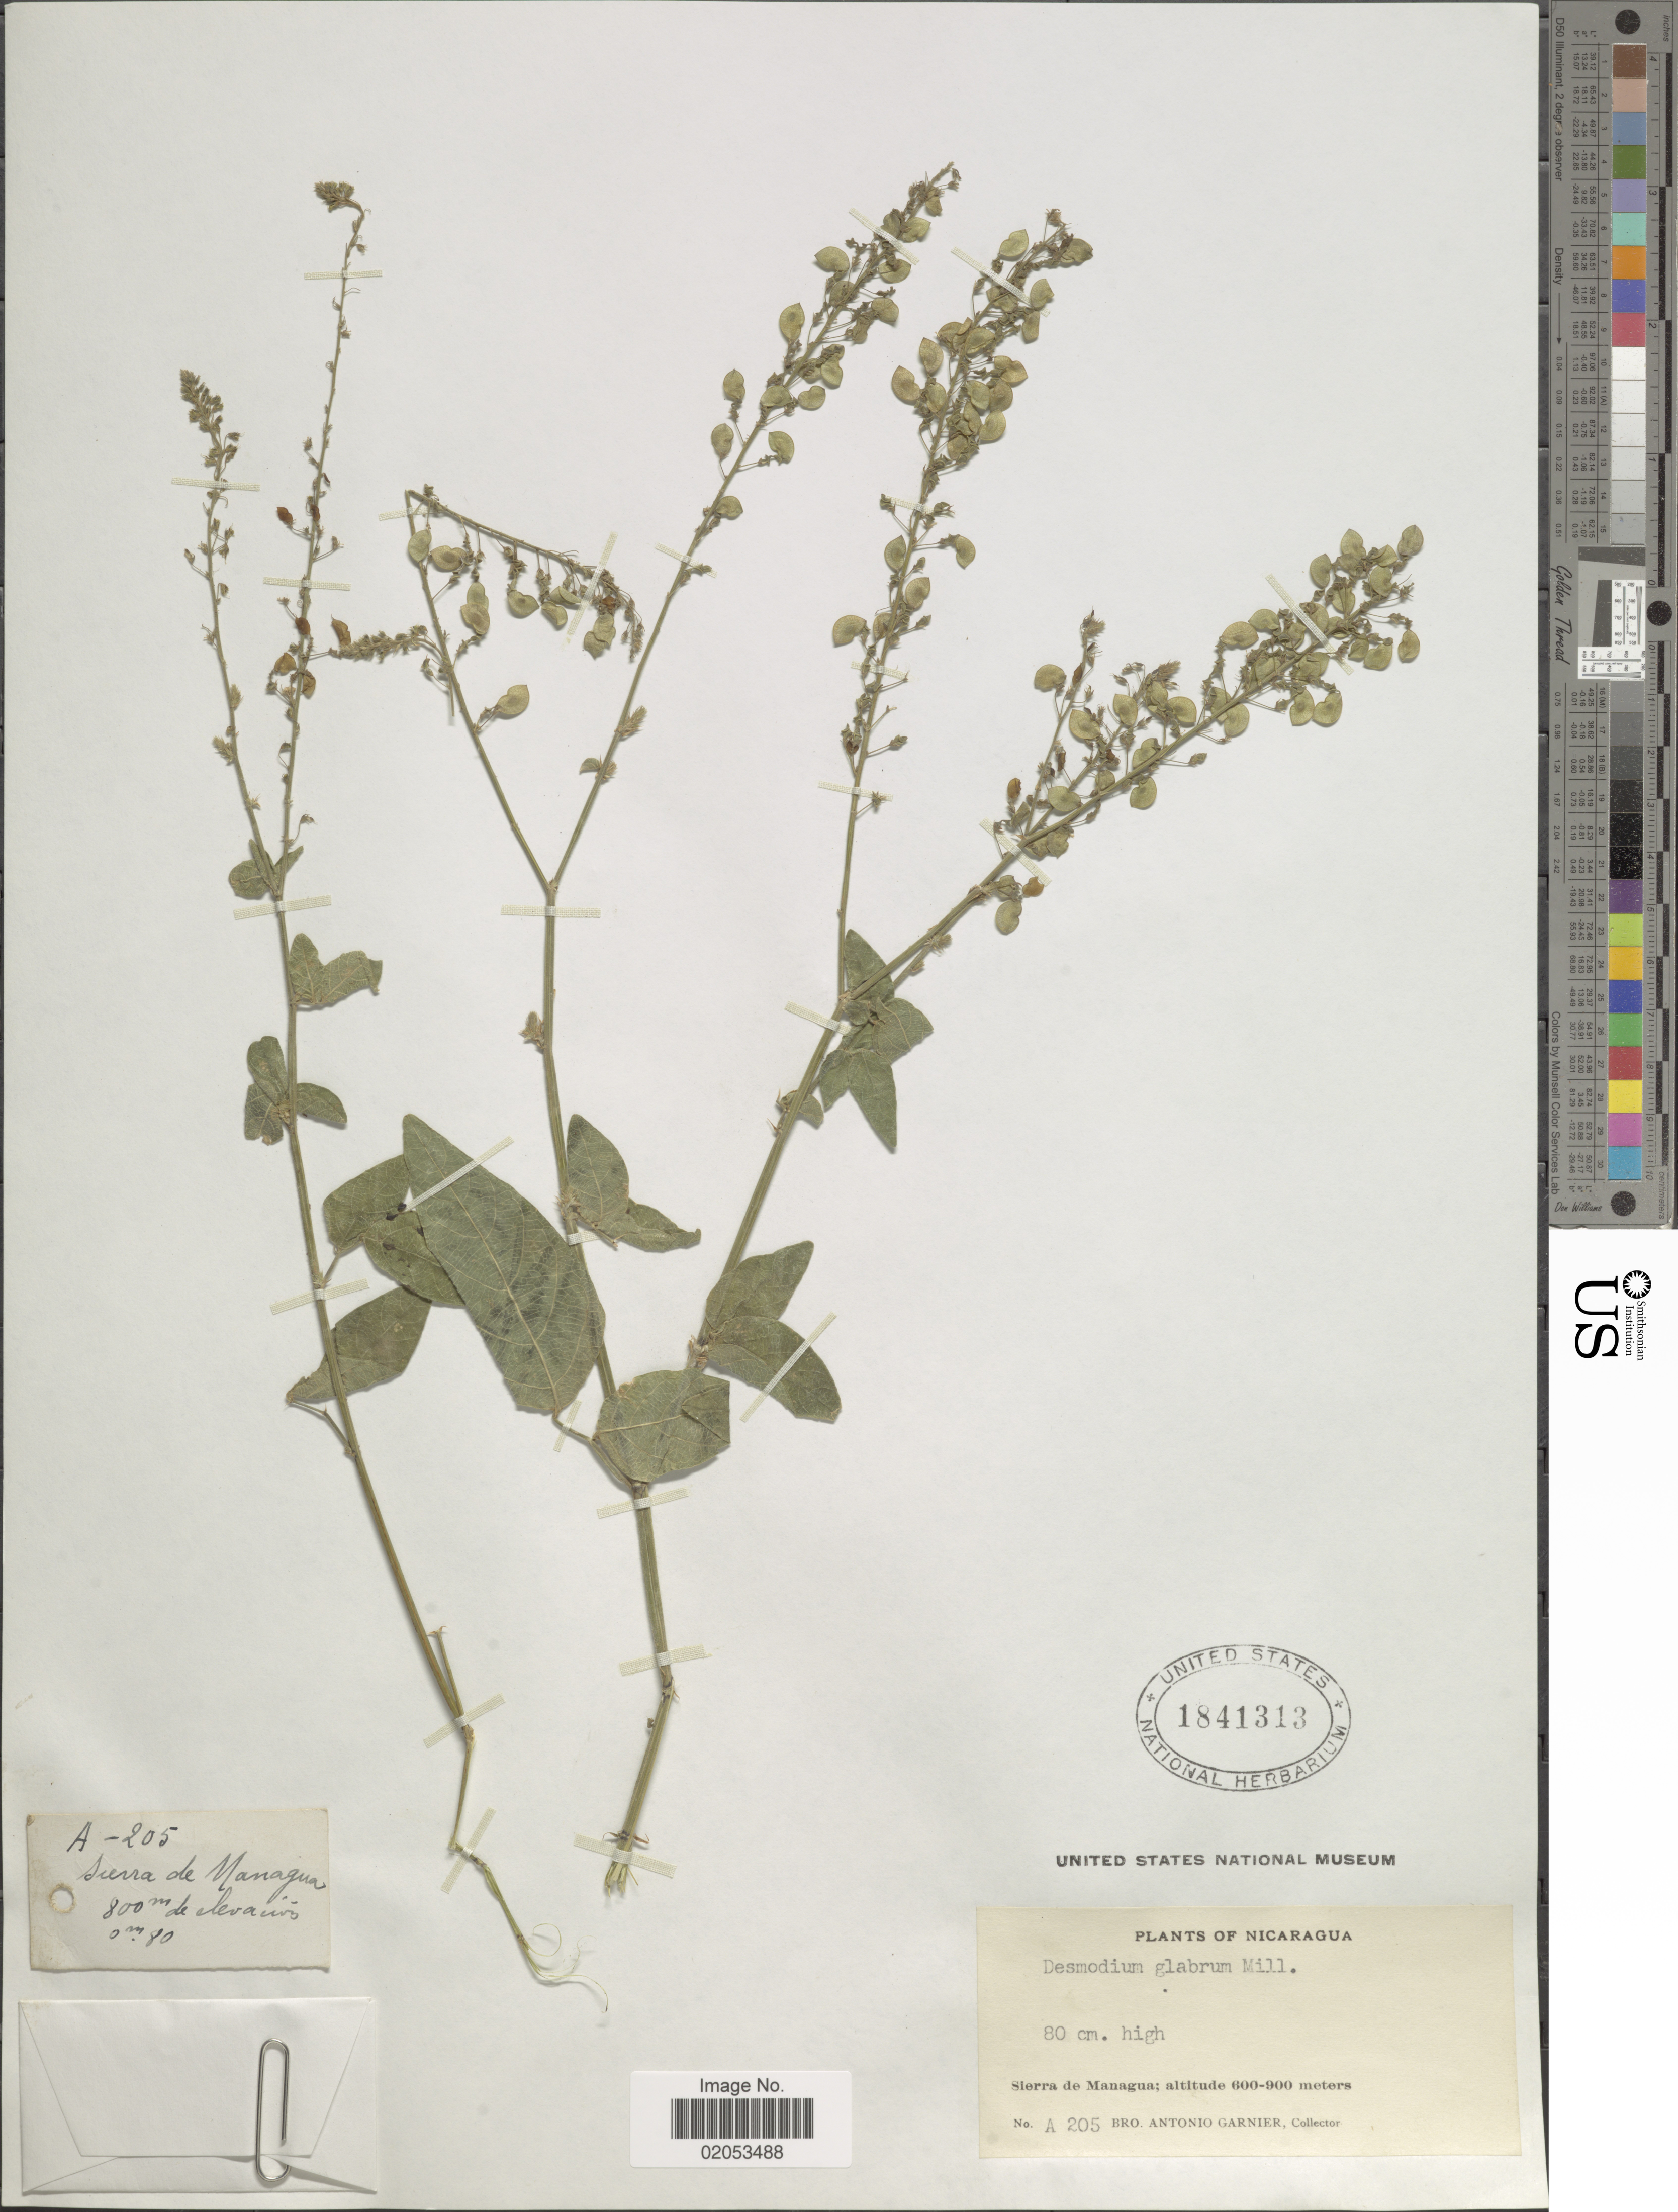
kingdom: Plantae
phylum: Tracheophyta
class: Magnoliopsida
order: Fabales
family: Fabaceae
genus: Desmodium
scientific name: Desmodium glabrum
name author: (Mill.) DC.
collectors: Bro. A. Garnier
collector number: A 205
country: Nicaragua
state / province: Managua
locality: Sierra de Managua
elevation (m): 600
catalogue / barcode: US 1841313